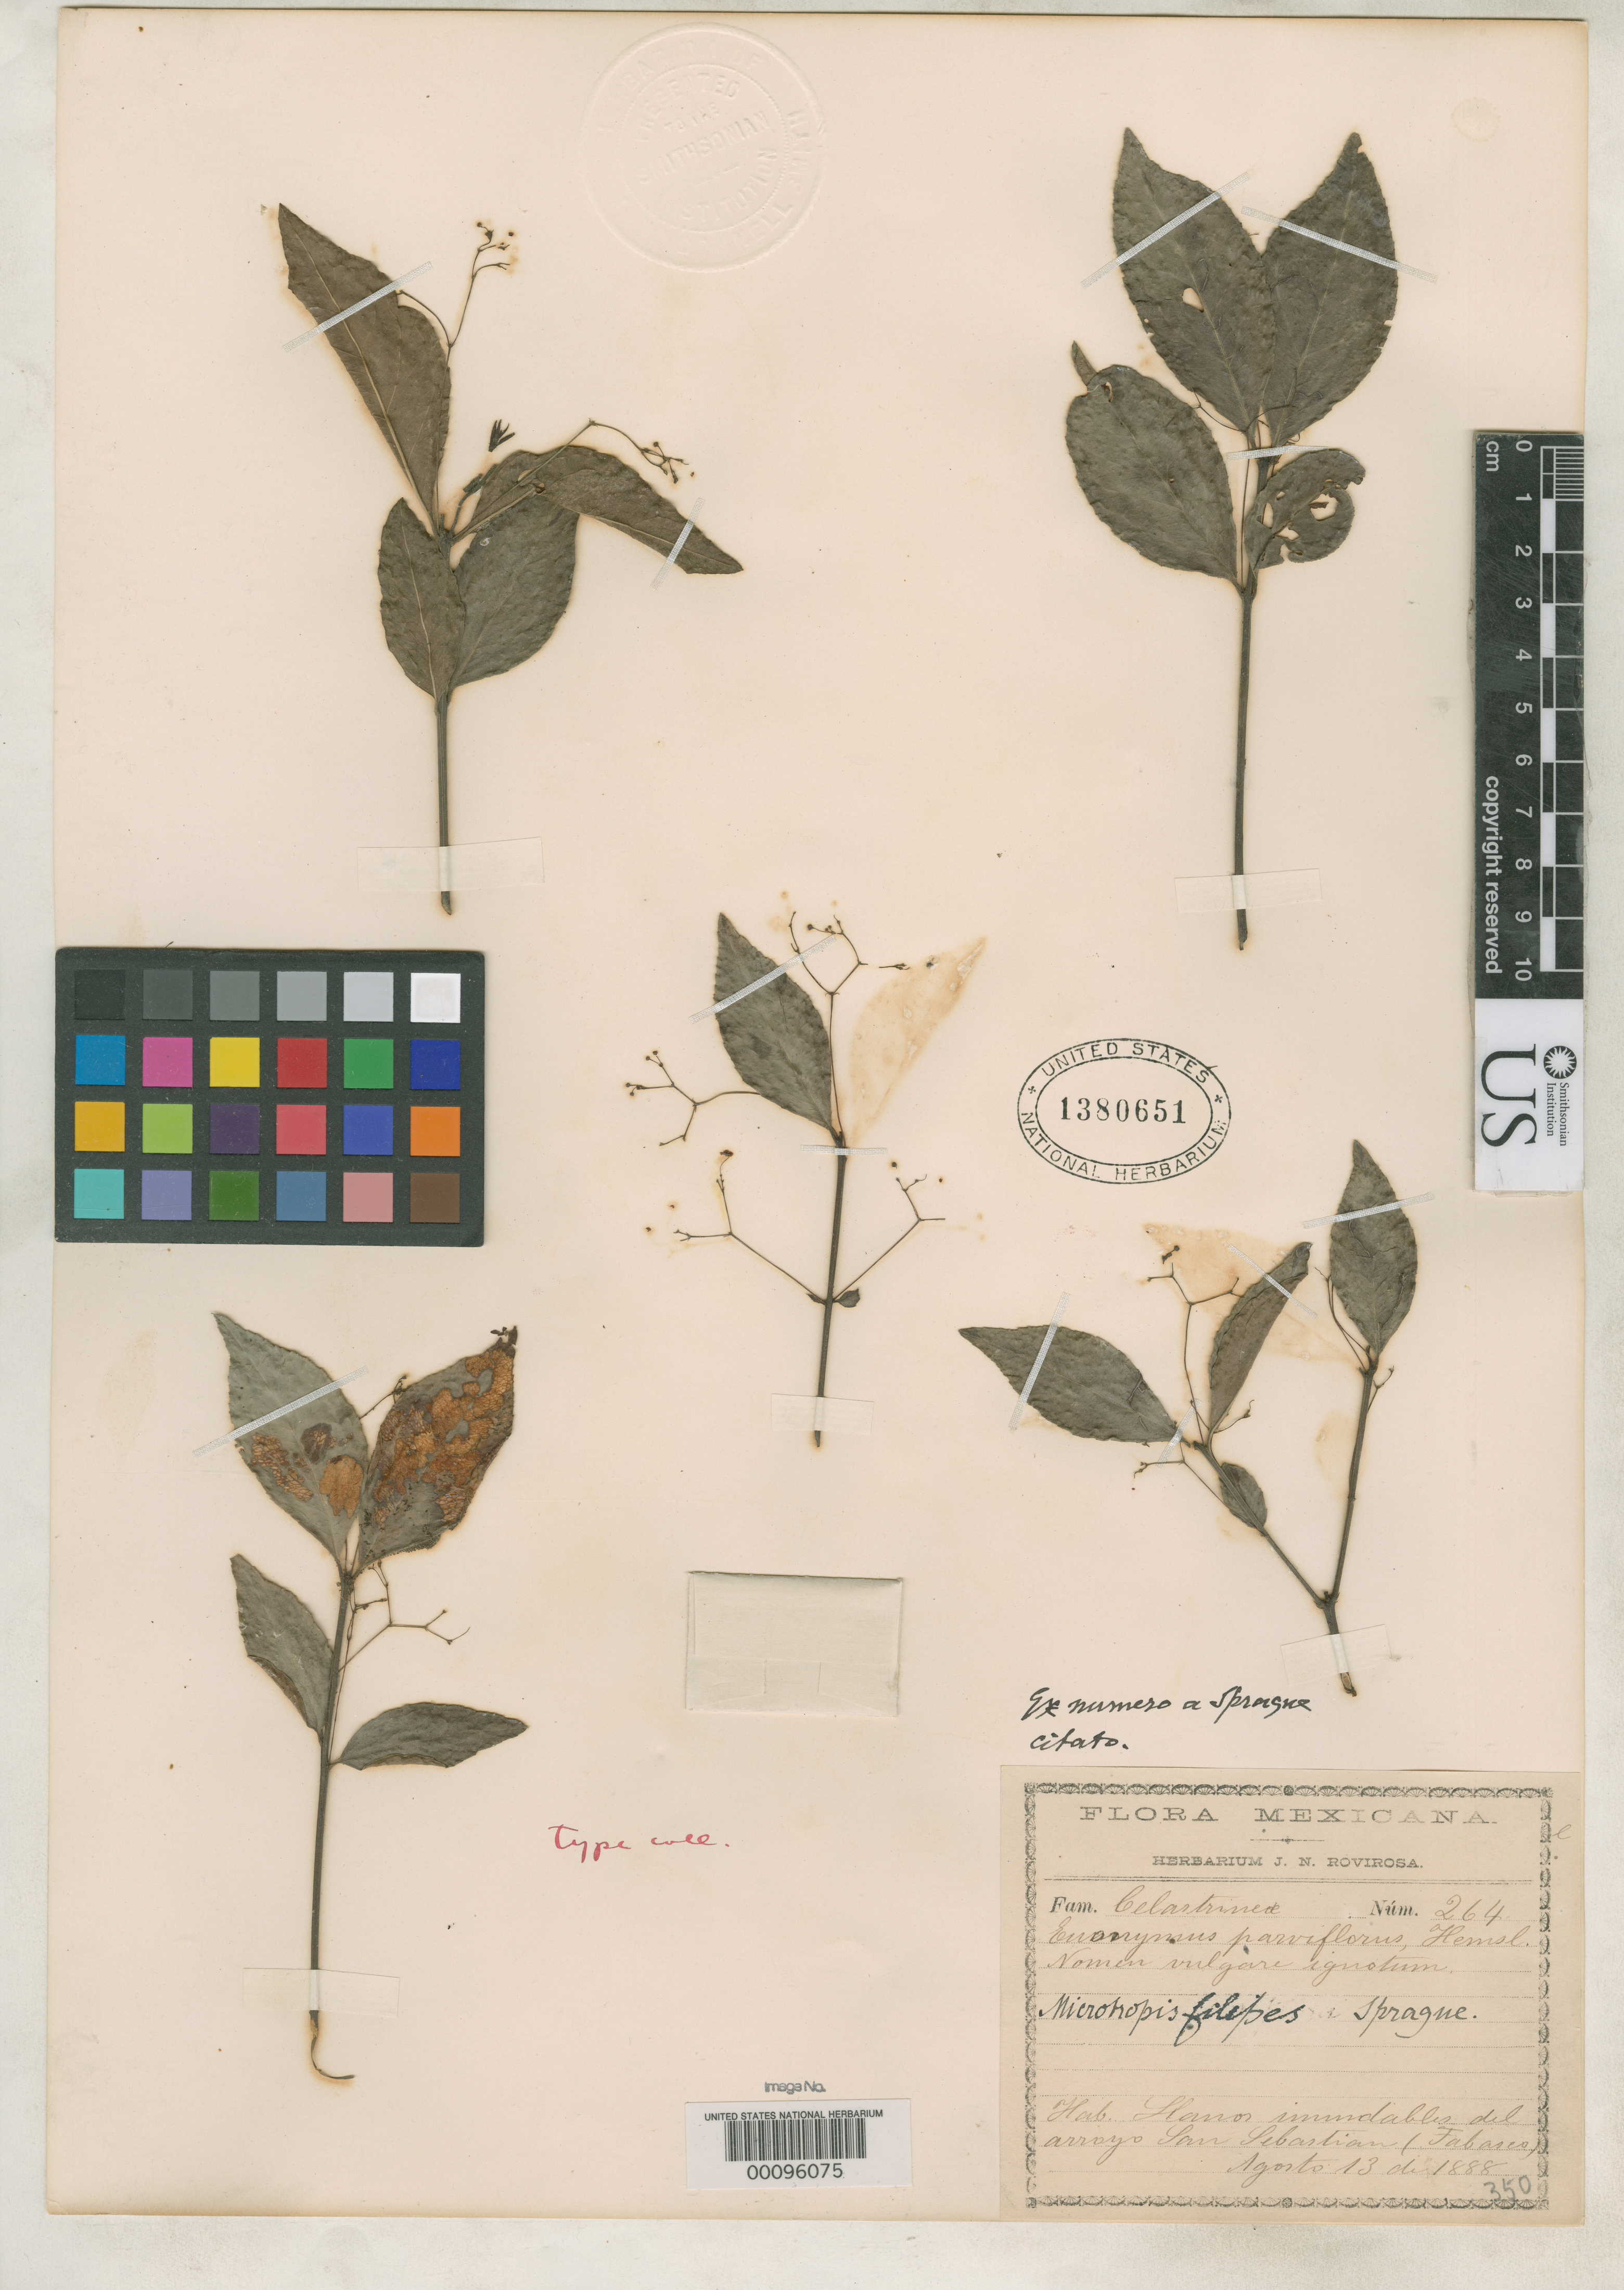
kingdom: Plantae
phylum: Tracheophyta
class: Magnoliopsida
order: Celastrales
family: Celastraceae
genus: Microtropis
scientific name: Microtropis filipes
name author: Sprague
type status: Isotype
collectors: J. N. Rovirosa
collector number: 264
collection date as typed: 13 Aug 1880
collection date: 1880-08-13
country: Mexico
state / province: Tabasco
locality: River near San Sebastion.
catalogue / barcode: US 1380651